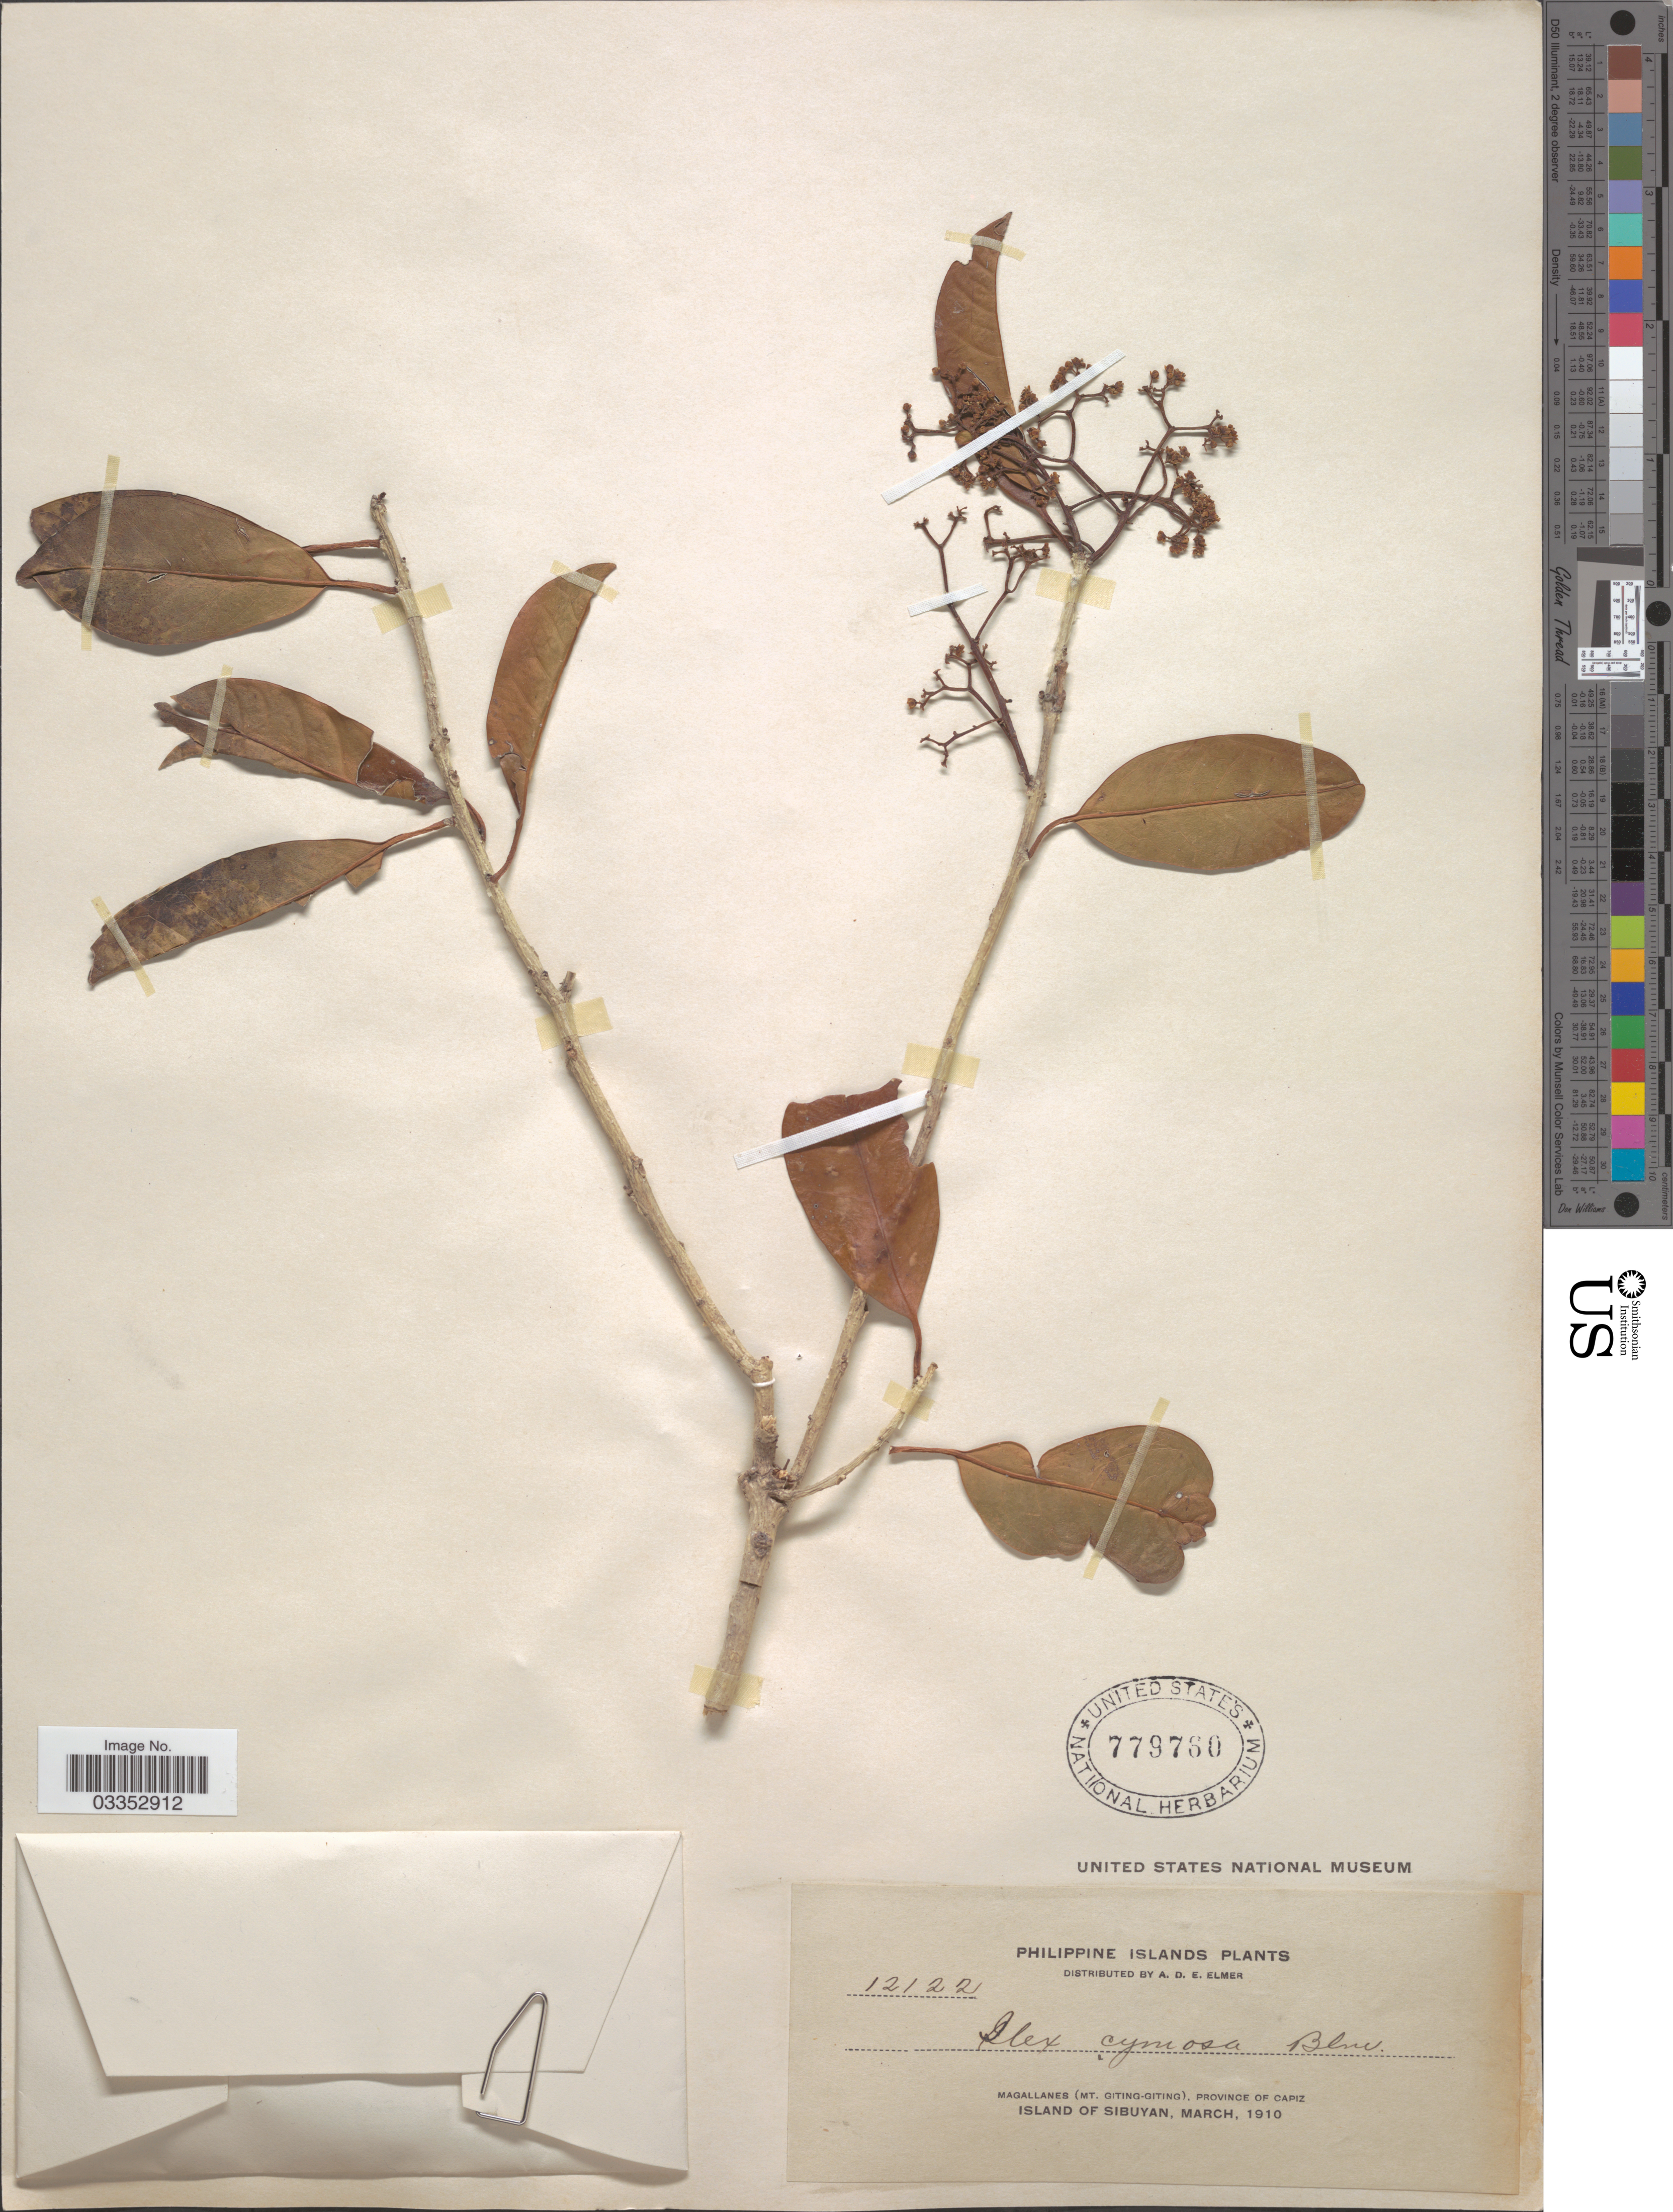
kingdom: Plantae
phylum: Tracheophyta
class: Magnoliopsida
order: Aquifoliales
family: Aquifoliaceae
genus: Ilex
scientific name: Ilex cymosa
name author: Blume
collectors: A. D. E. Elmer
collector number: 12122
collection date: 1910-03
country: Philippines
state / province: Western Visayas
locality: Magallanes (Mt. Giting-Giting), Province of Capiz, Island of Sibuyan.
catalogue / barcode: US 779760